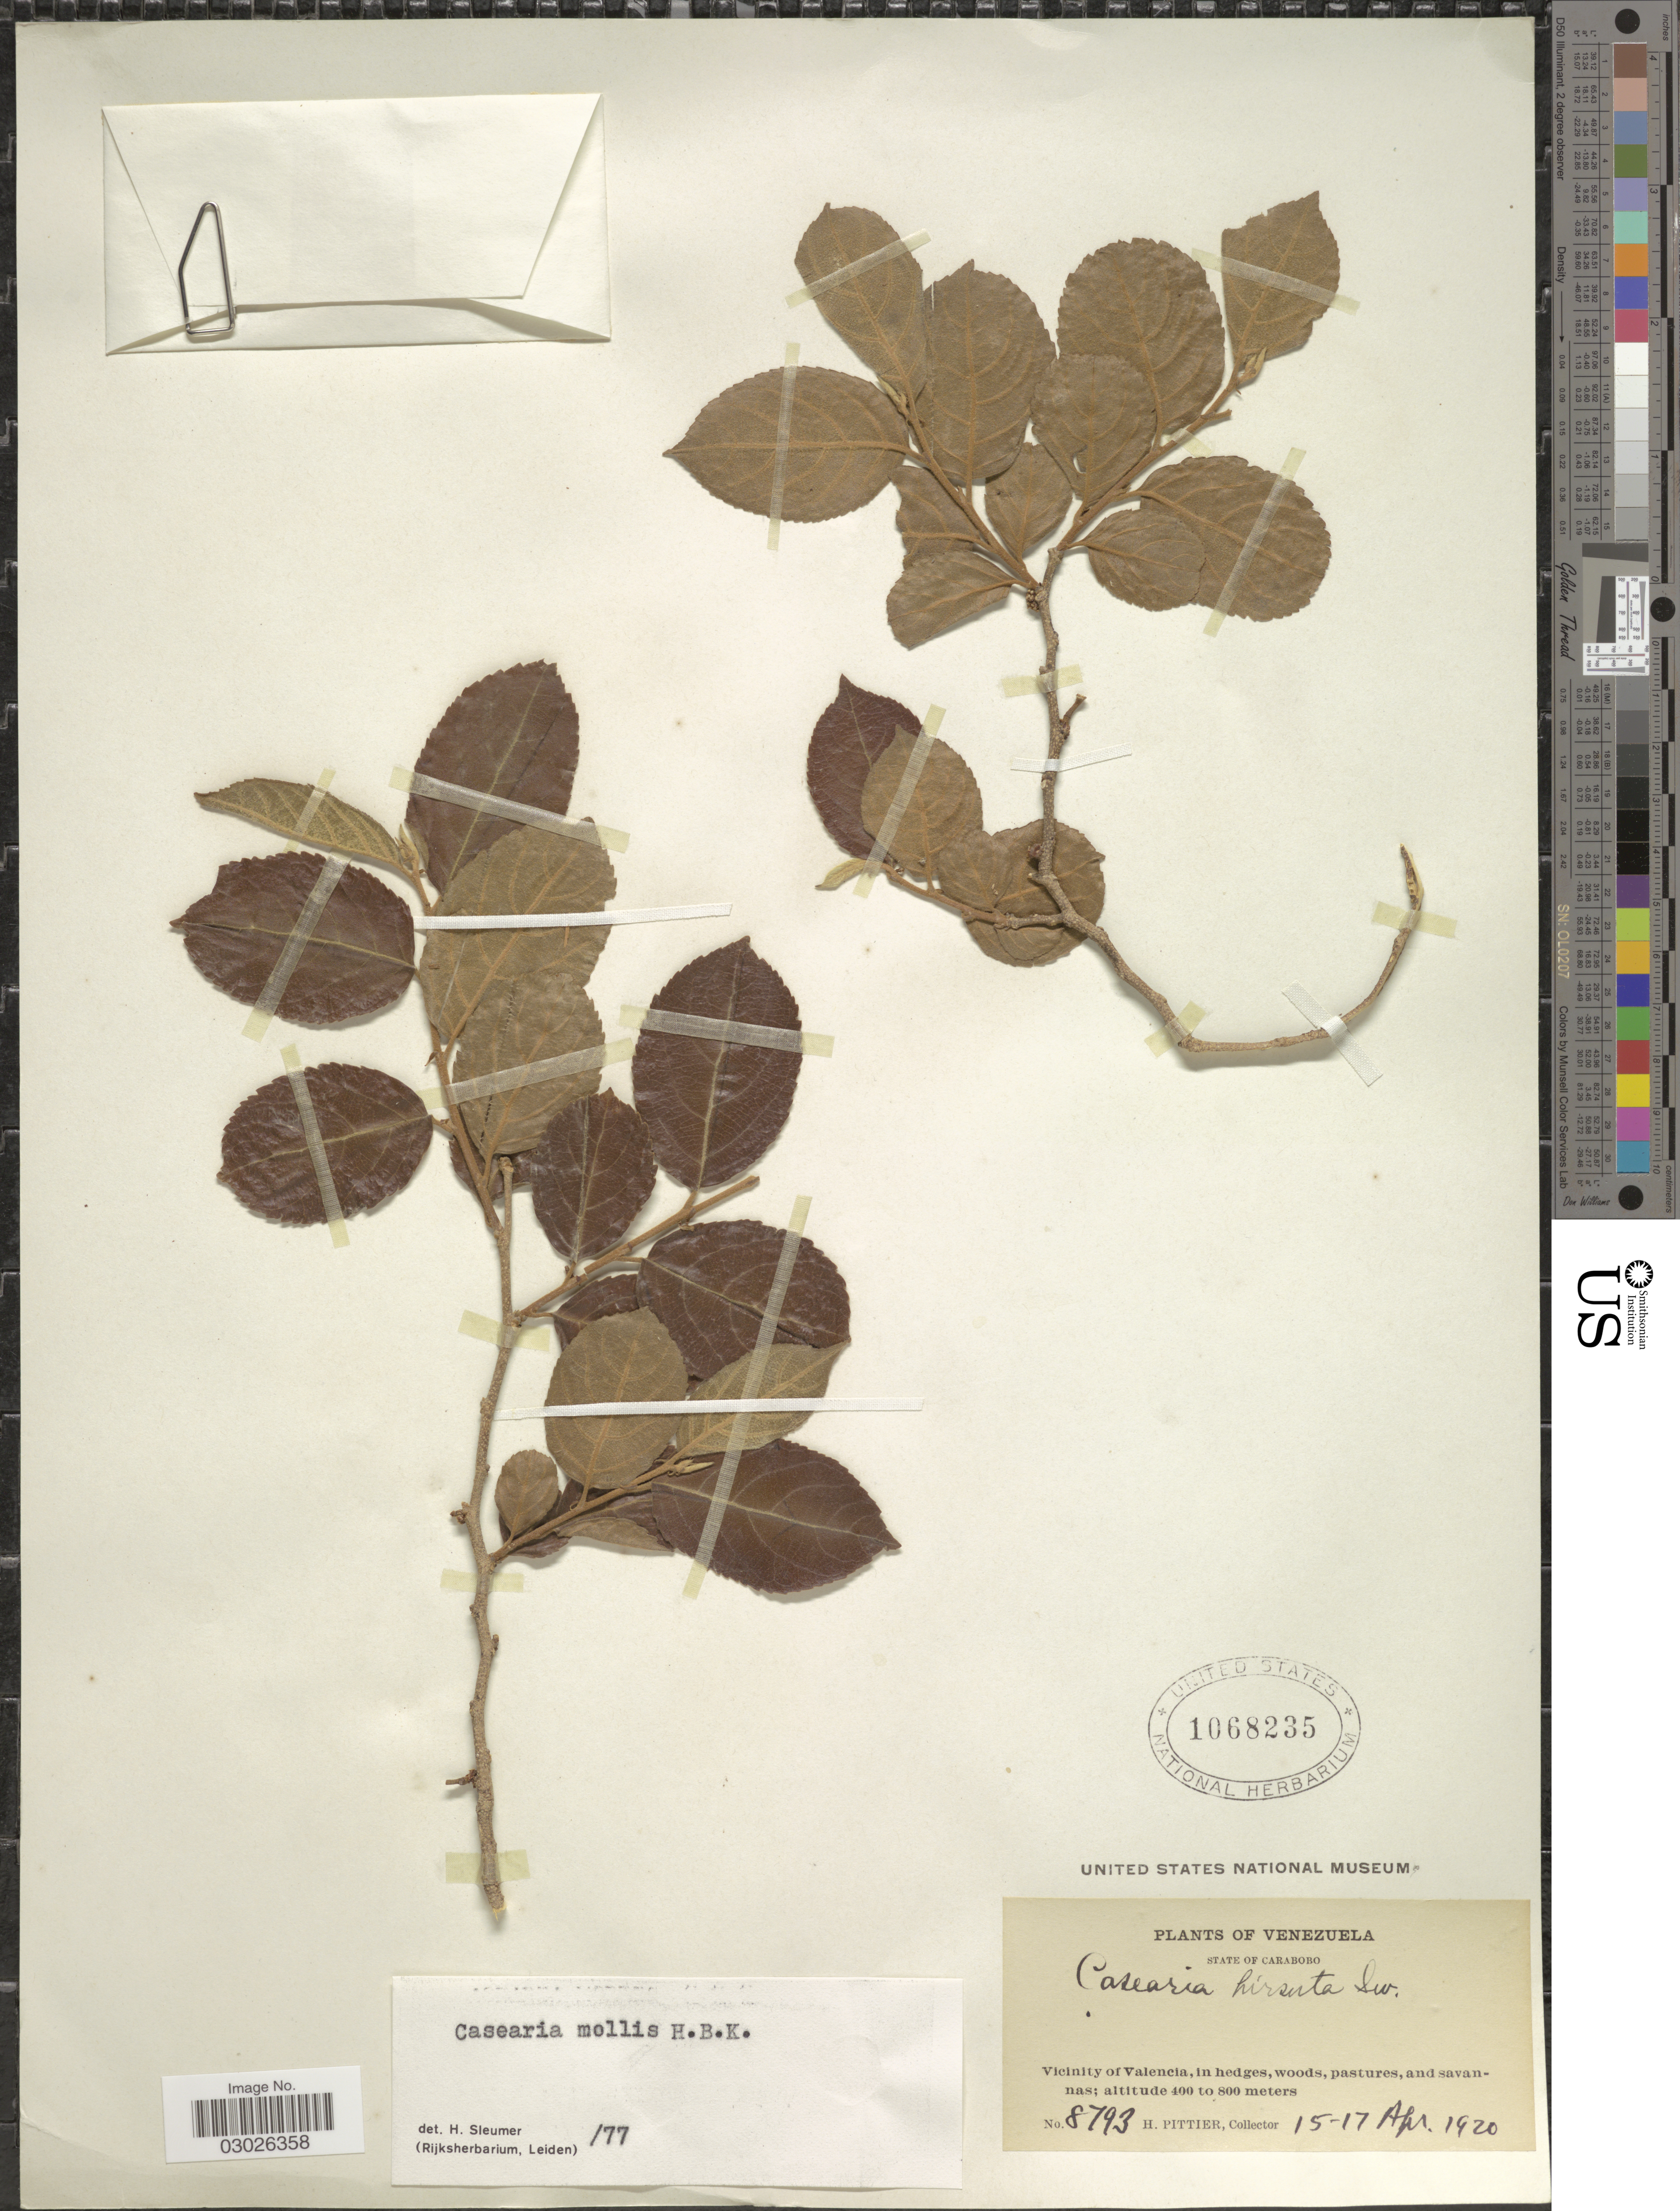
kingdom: Plantae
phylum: Tracheophyta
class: Magnoliopsida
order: Malpighiales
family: Salicaceae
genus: Casearia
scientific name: Casearia mollis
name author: Kunth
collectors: H. F. Pittier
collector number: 8793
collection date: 1920-04-15/1920-04-17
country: Venezuela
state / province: Carabobo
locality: State of Carabobo. Vicinity of Valencia.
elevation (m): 400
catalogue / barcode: US 1068235